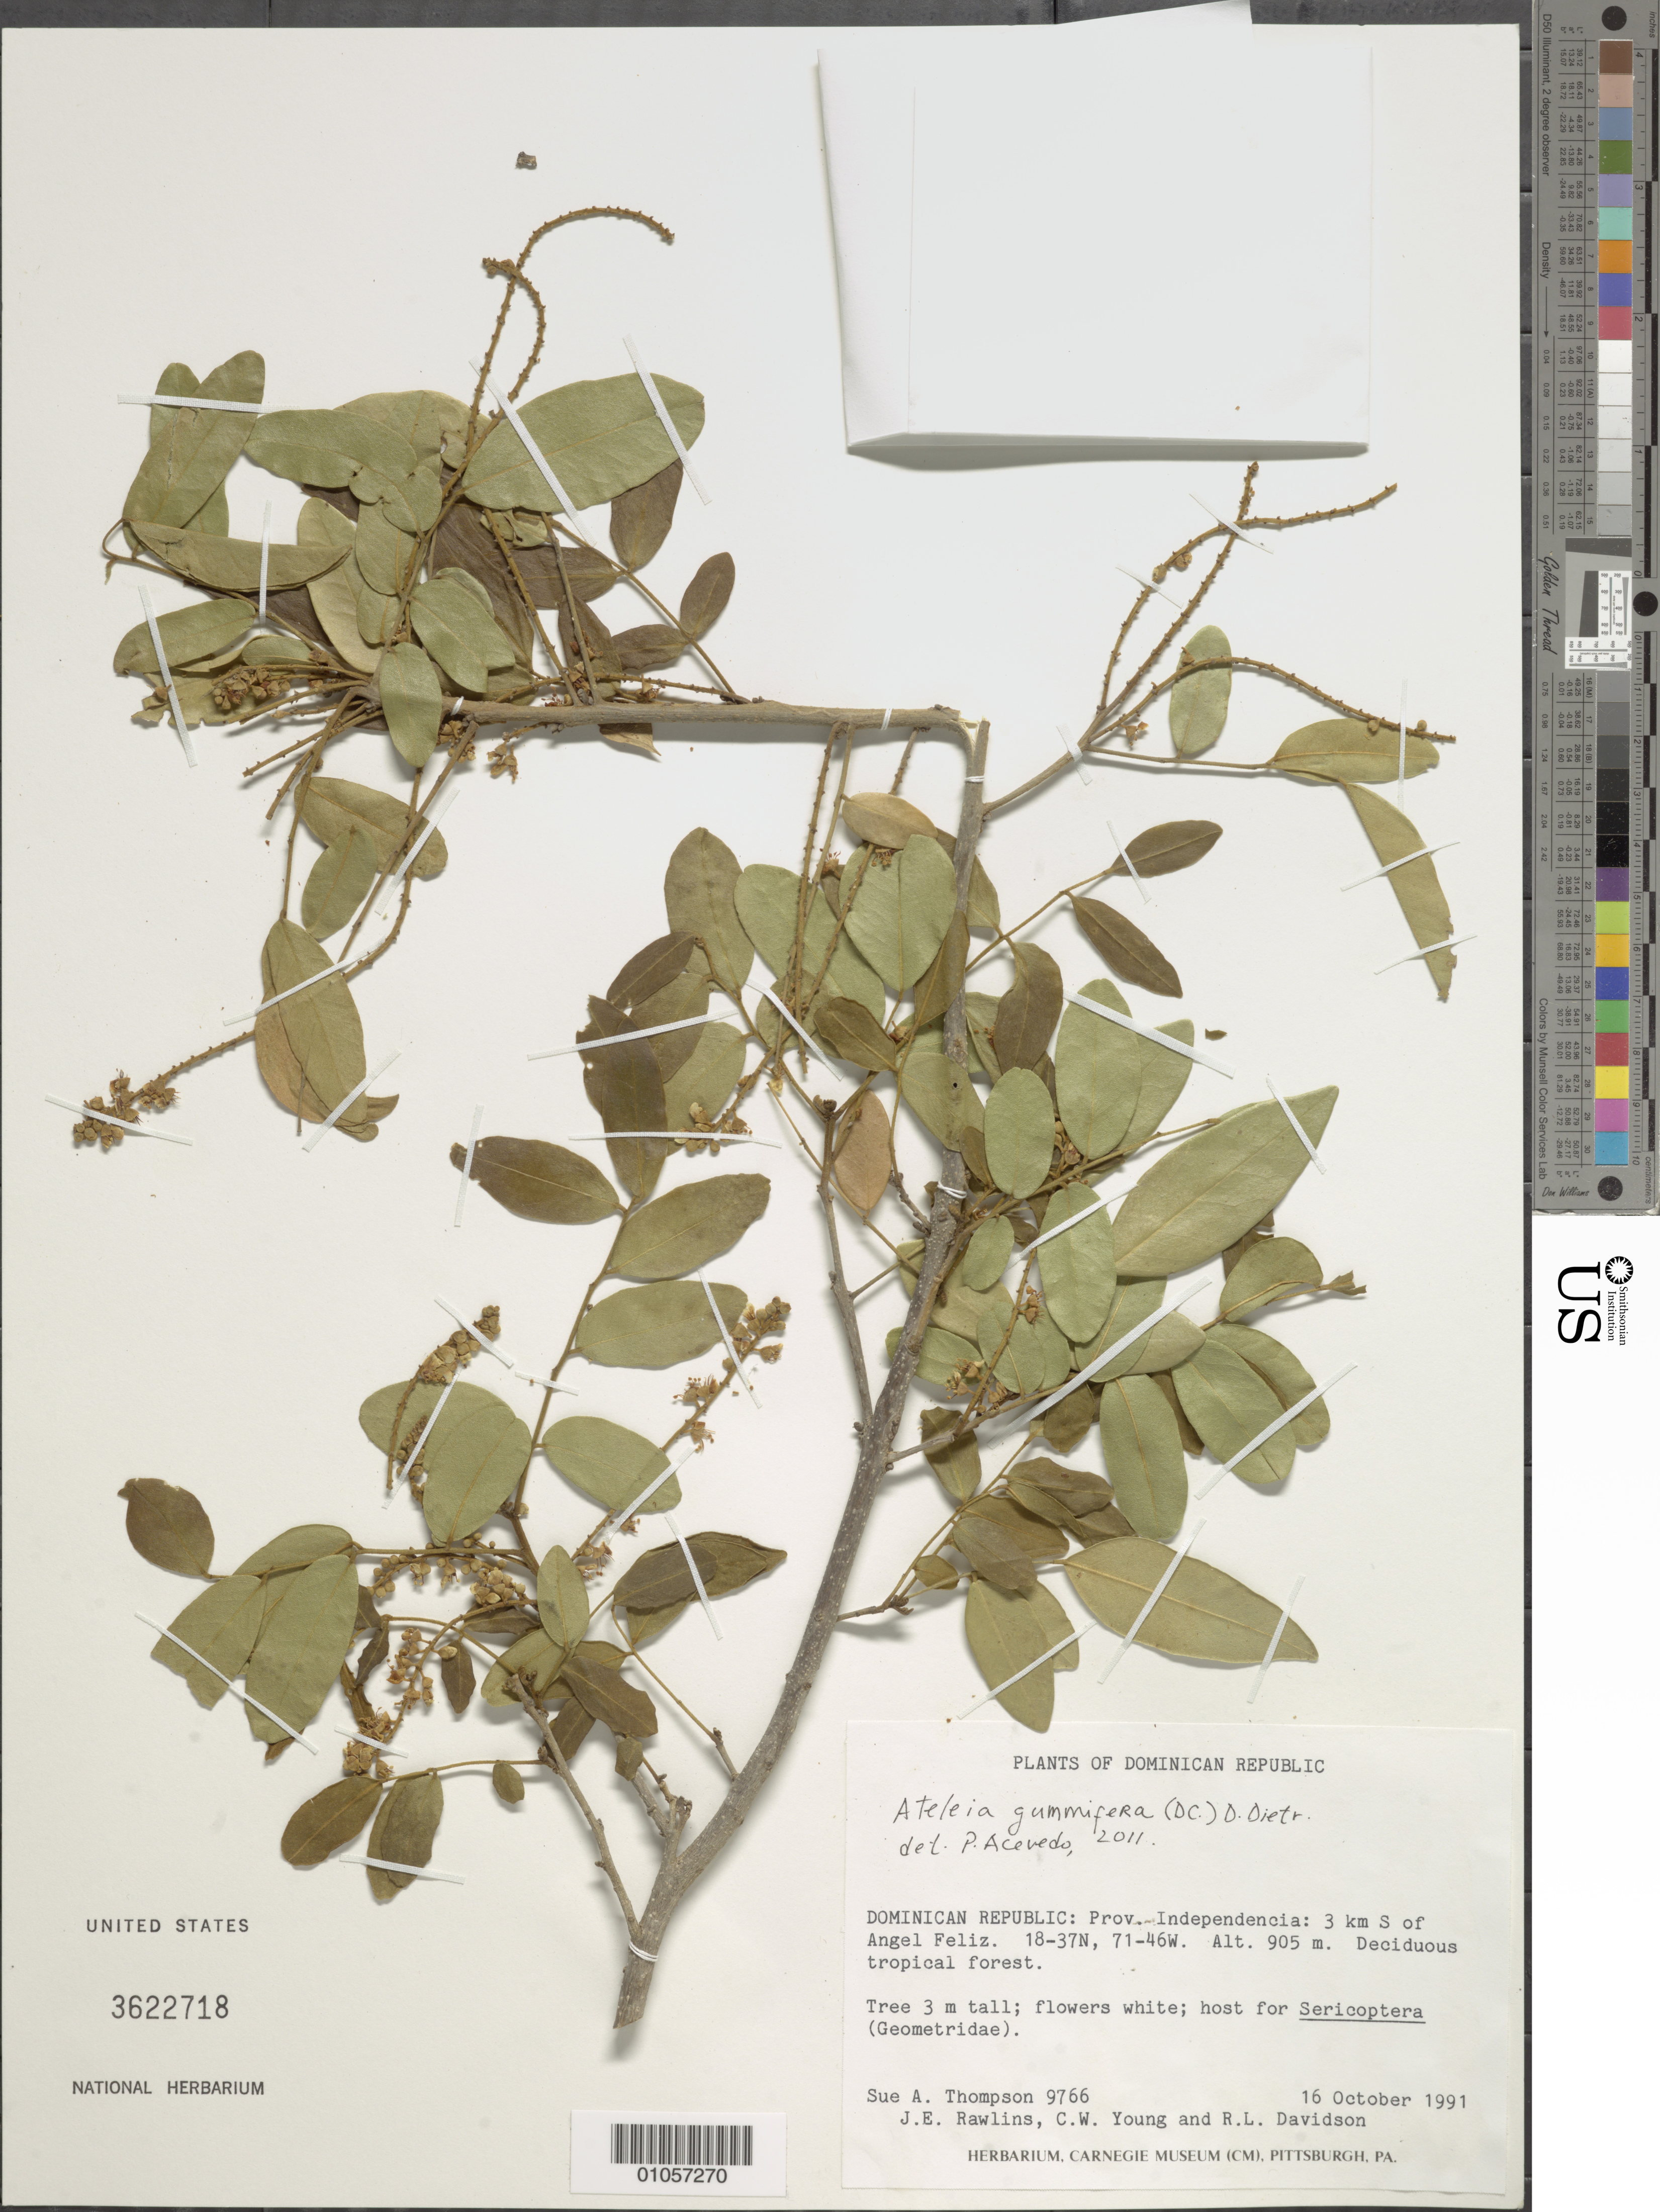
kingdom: Plantae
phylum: Tracheophyta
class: Magnoliopsida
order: Fabales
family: Fabaceae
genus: Ateleia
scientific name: Ateleia gummifera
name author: (Bertero ex DC.) D. Dietr.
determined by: Acevedo-Rodríguez, P., (BOT), Smithsonian Institution - National Museum of Natural History (UNITED STATES)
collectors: S. A. Thompson, J. Rawlins, C. Young & R. Davidson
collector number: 9766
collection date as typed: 16 Oct 1991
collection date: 1991-10-16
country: Dominican Republic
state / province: Independencia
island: Hispaniola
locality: Angel Feliz, 3 km S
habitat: Deciduous tropical forest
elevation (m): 905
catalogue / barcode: US 3622718